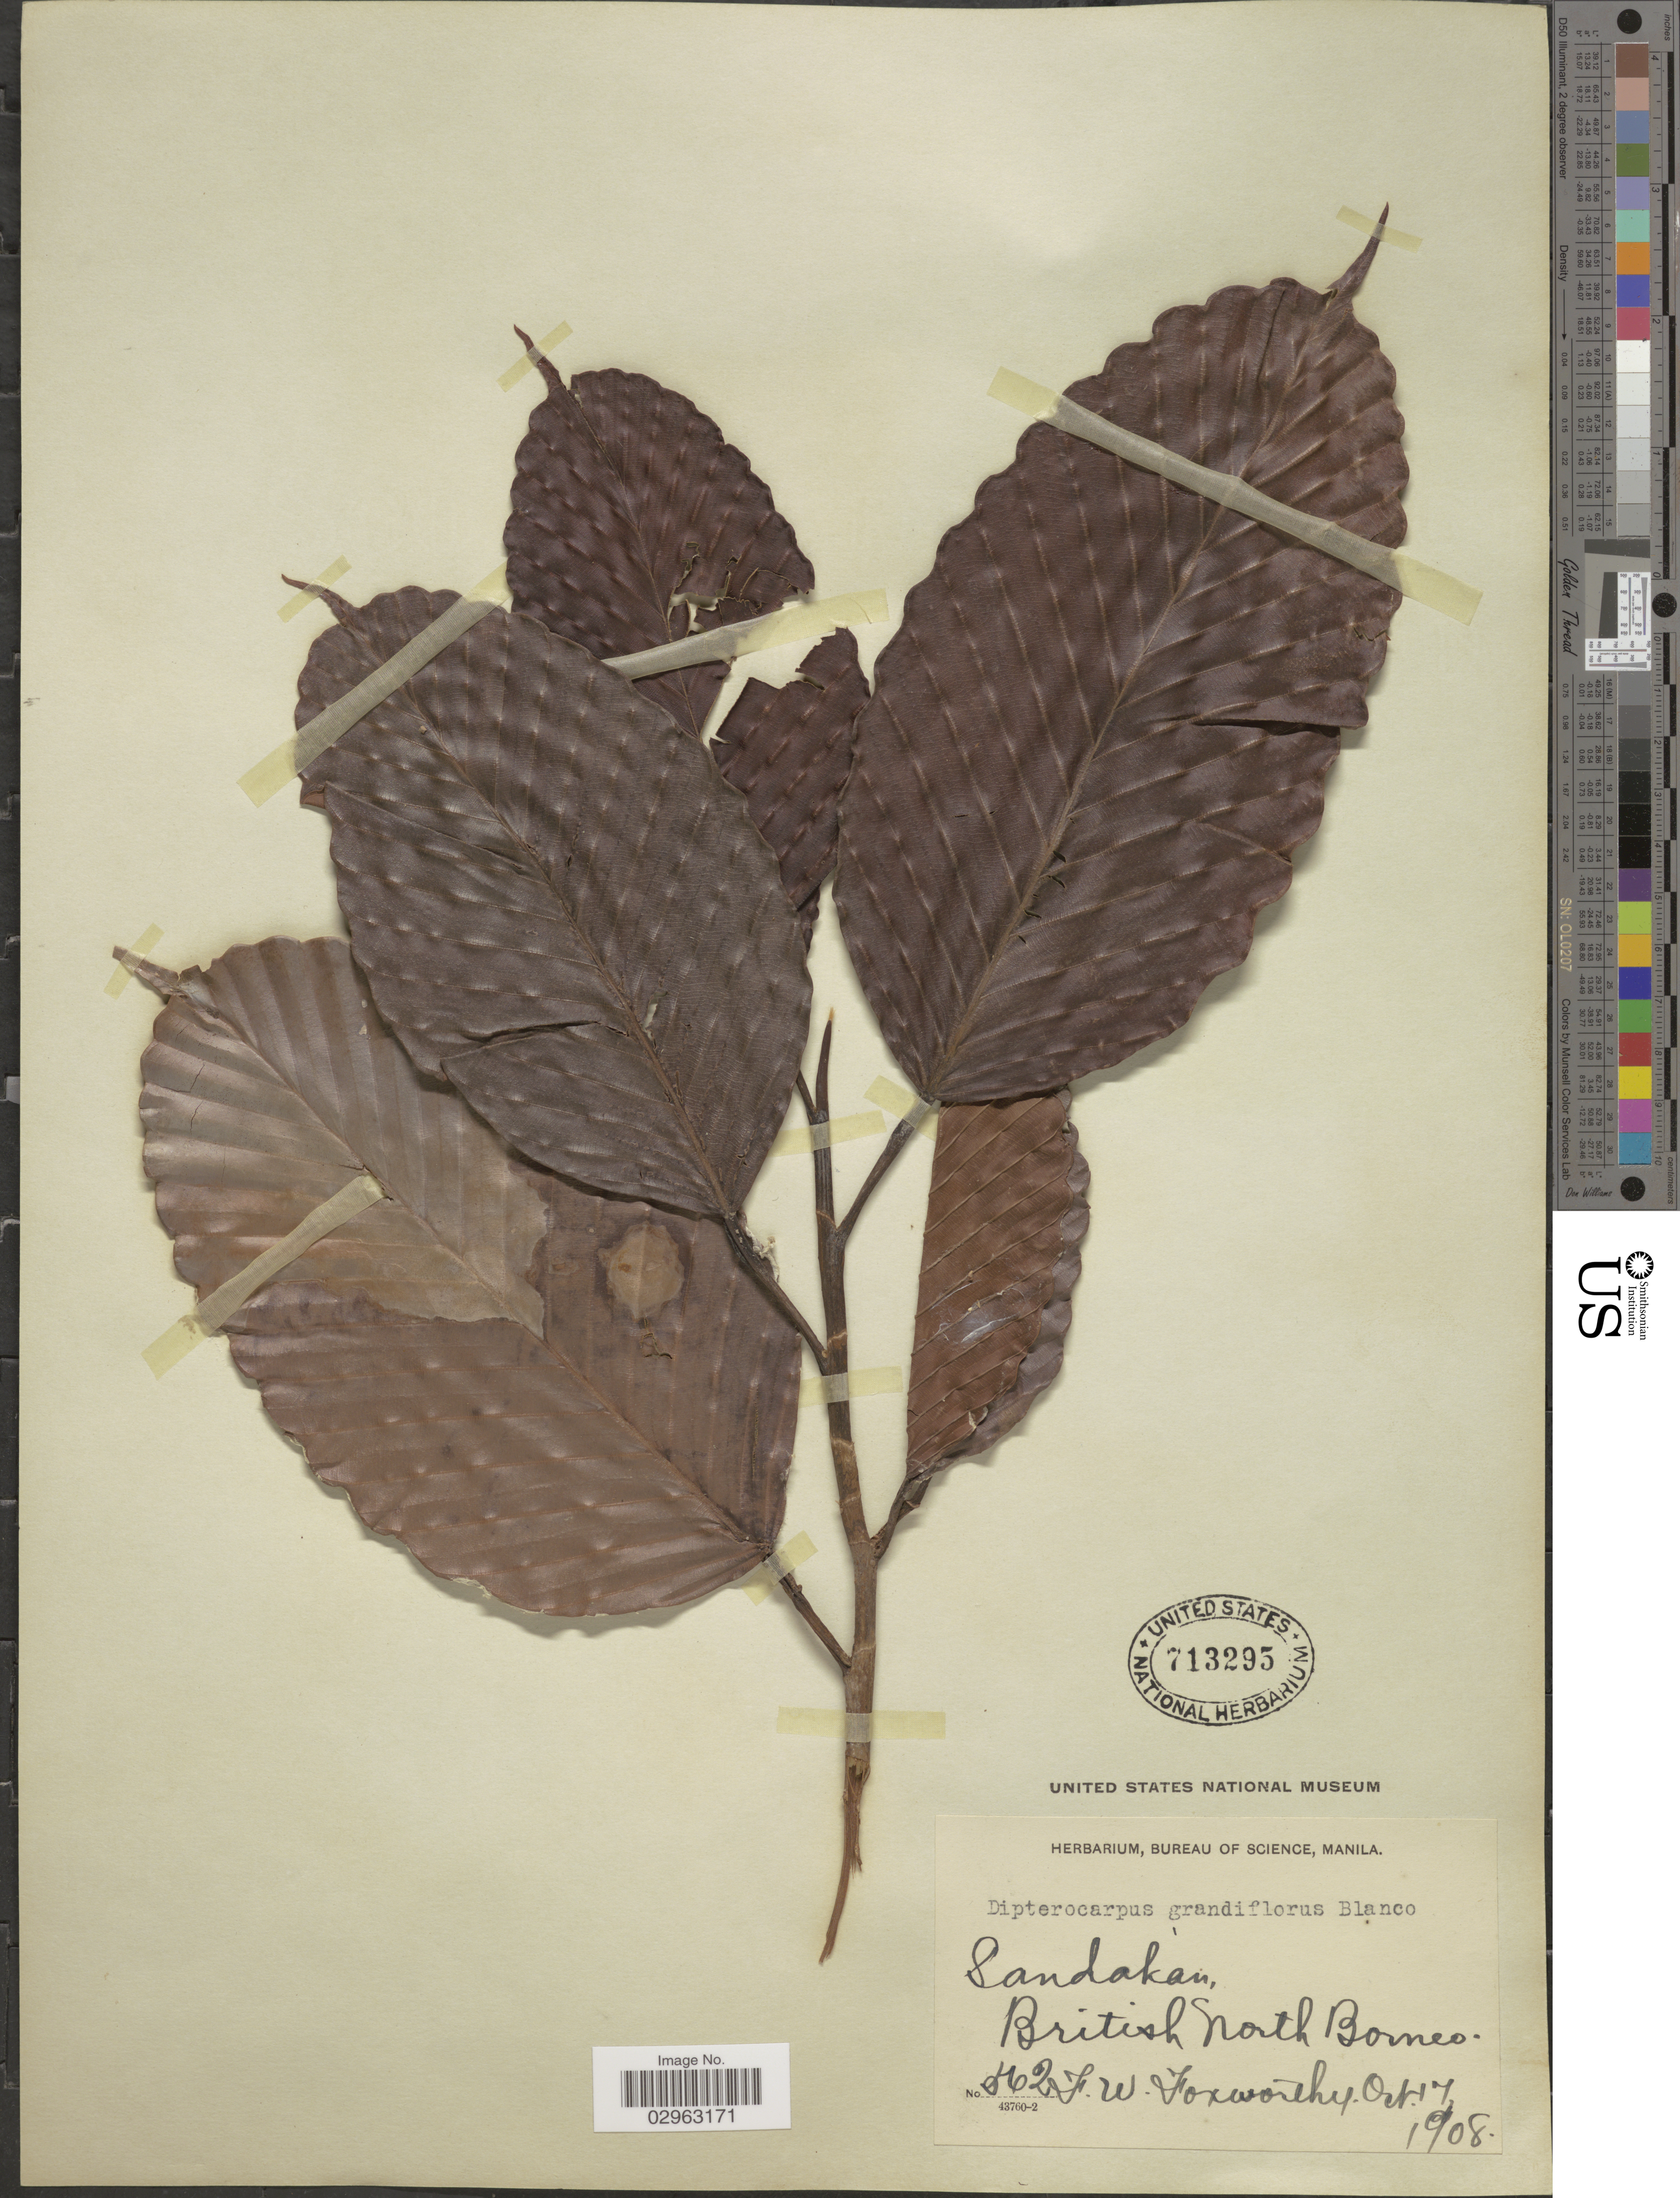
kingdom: Plantae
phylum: Tracheophyta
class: Magnoliopsida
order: Malvales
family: Dipterocarpaceae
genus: Dipterocarpus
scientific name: Dipterocarpus sp.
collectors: F. W. Foxworthy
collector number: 562*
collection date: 1908-10-17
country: Malaysia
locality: Sandakan. British North Borneo.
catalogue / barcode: US 713295